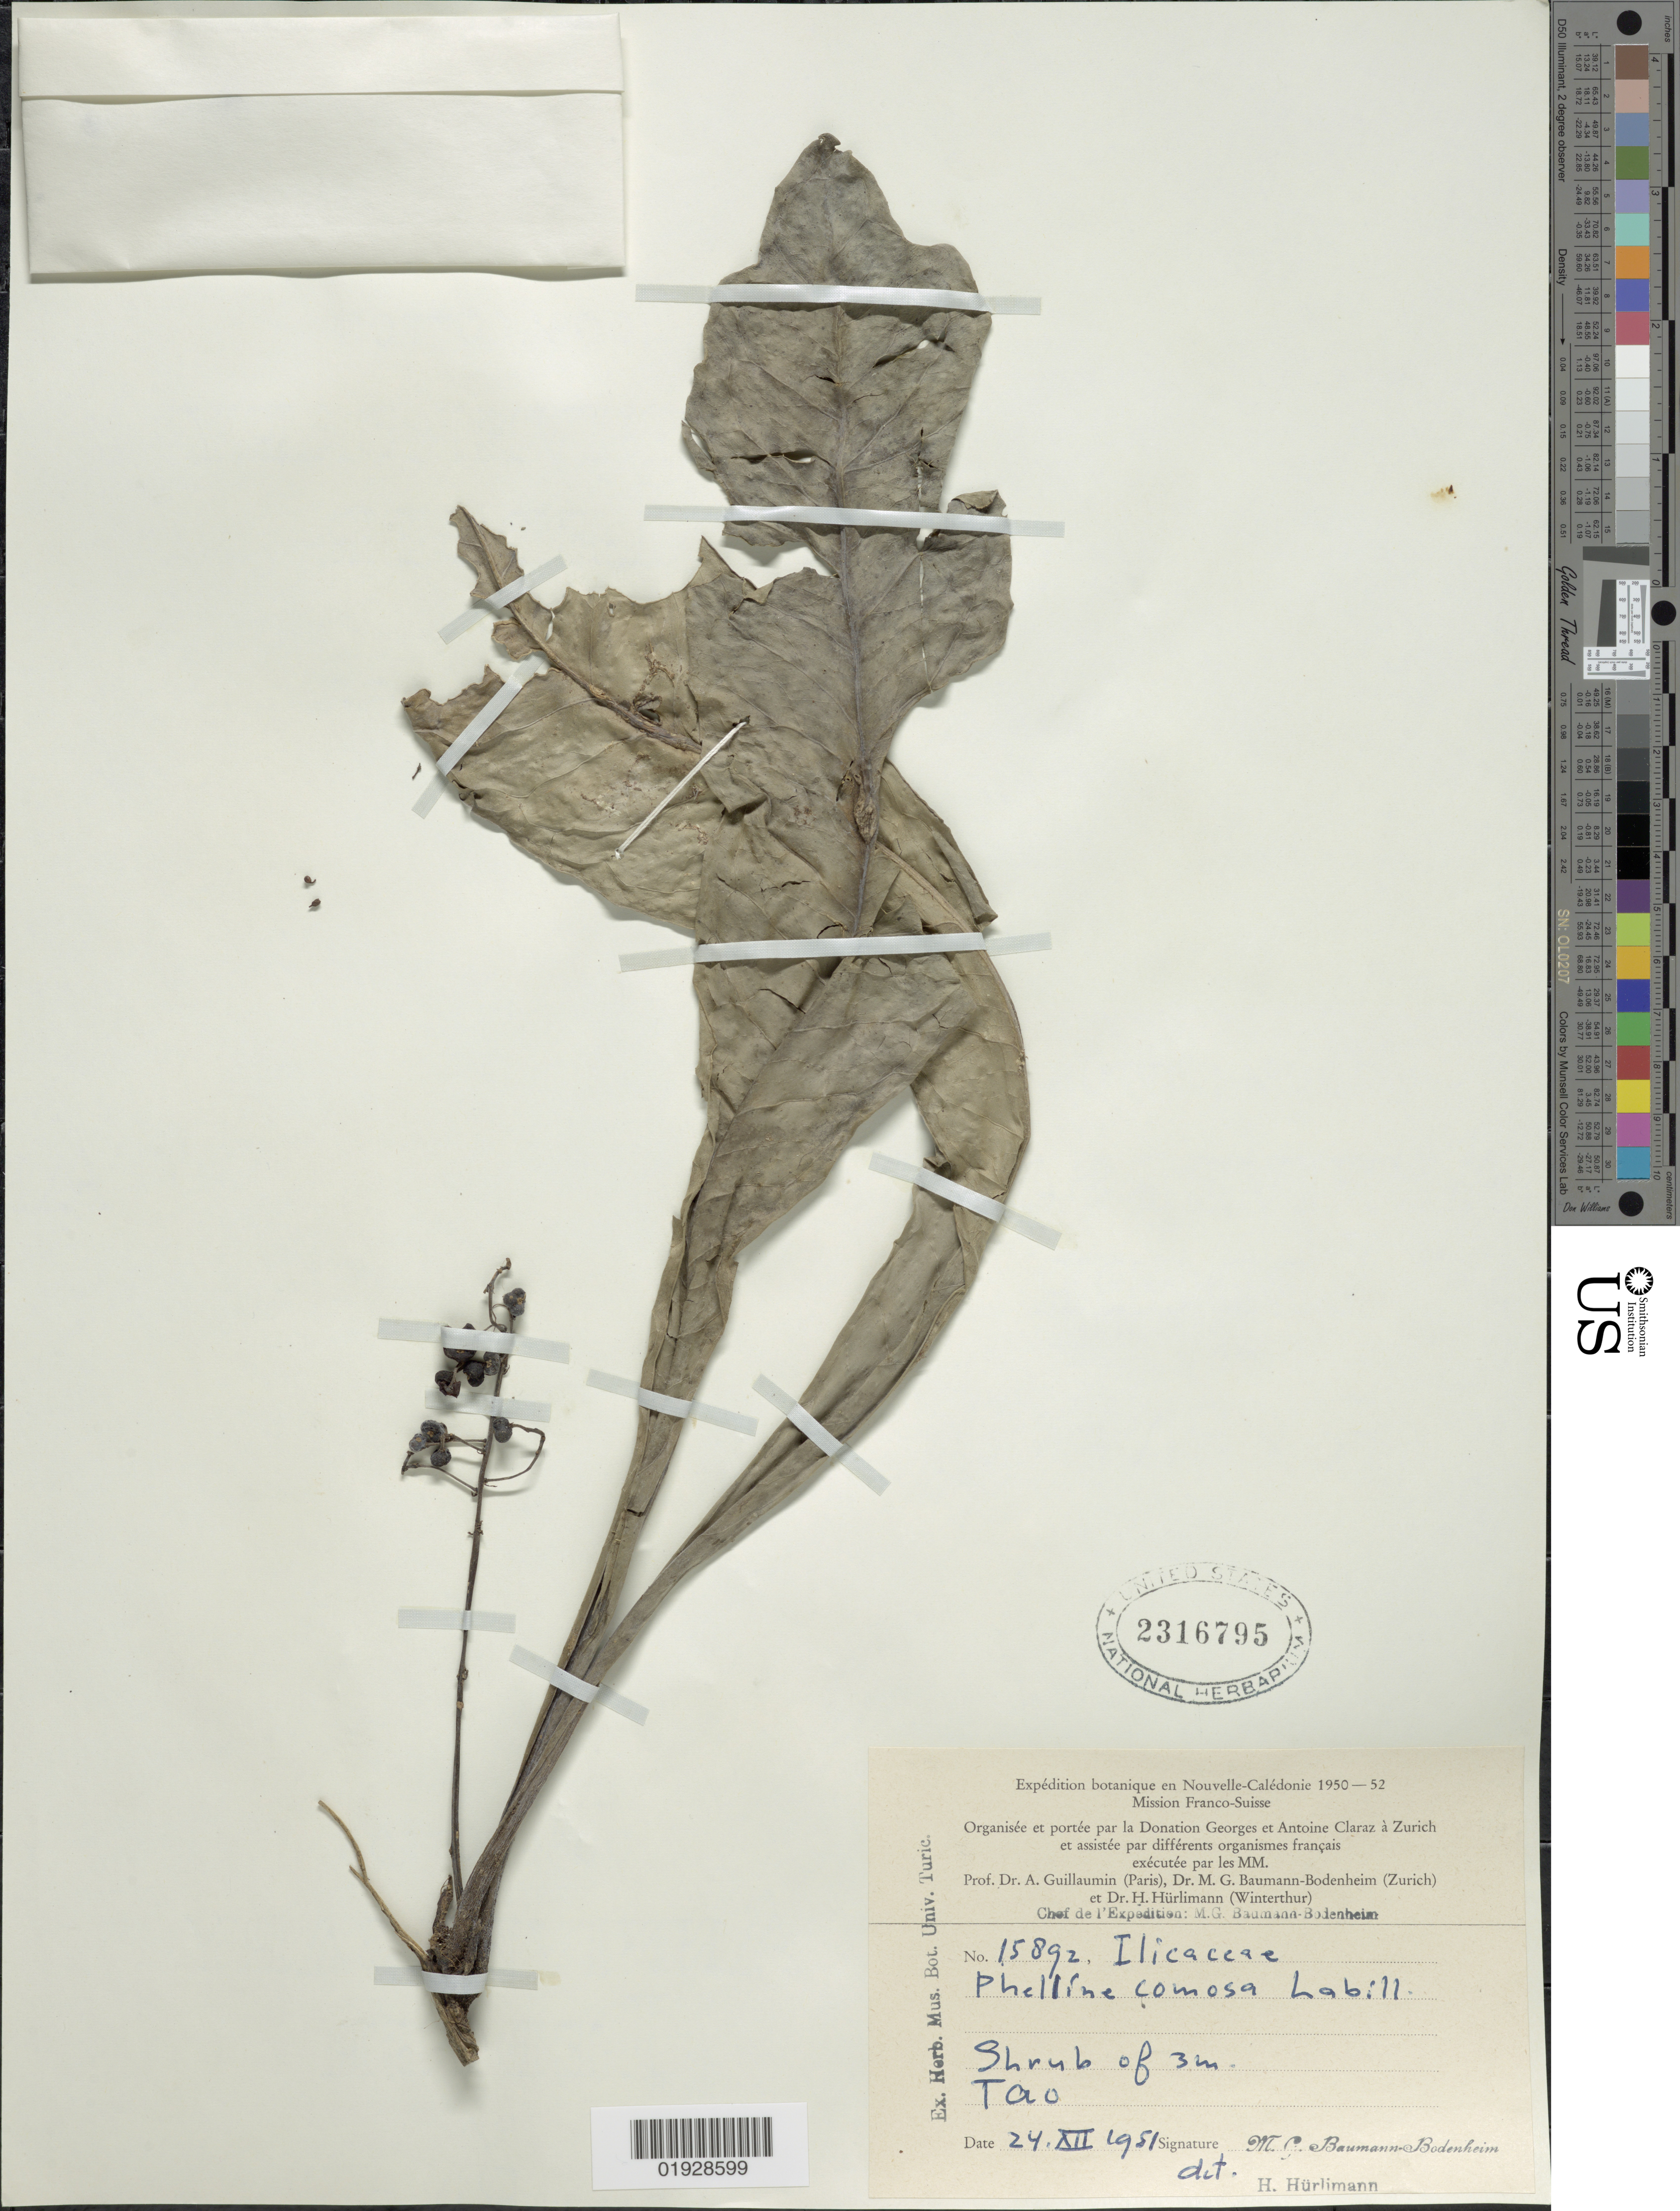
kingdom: Plantae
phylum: Tracheophyta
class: Magnoliopsida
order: Asterales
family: Phellinaceae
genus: Phelline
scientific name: Phelline comosa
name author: Labill.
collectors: M. G. Baumann-Bodenheim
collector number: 15892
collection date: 1951-12-24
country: New Caledonia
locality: Tao.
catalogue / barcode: US 2316795